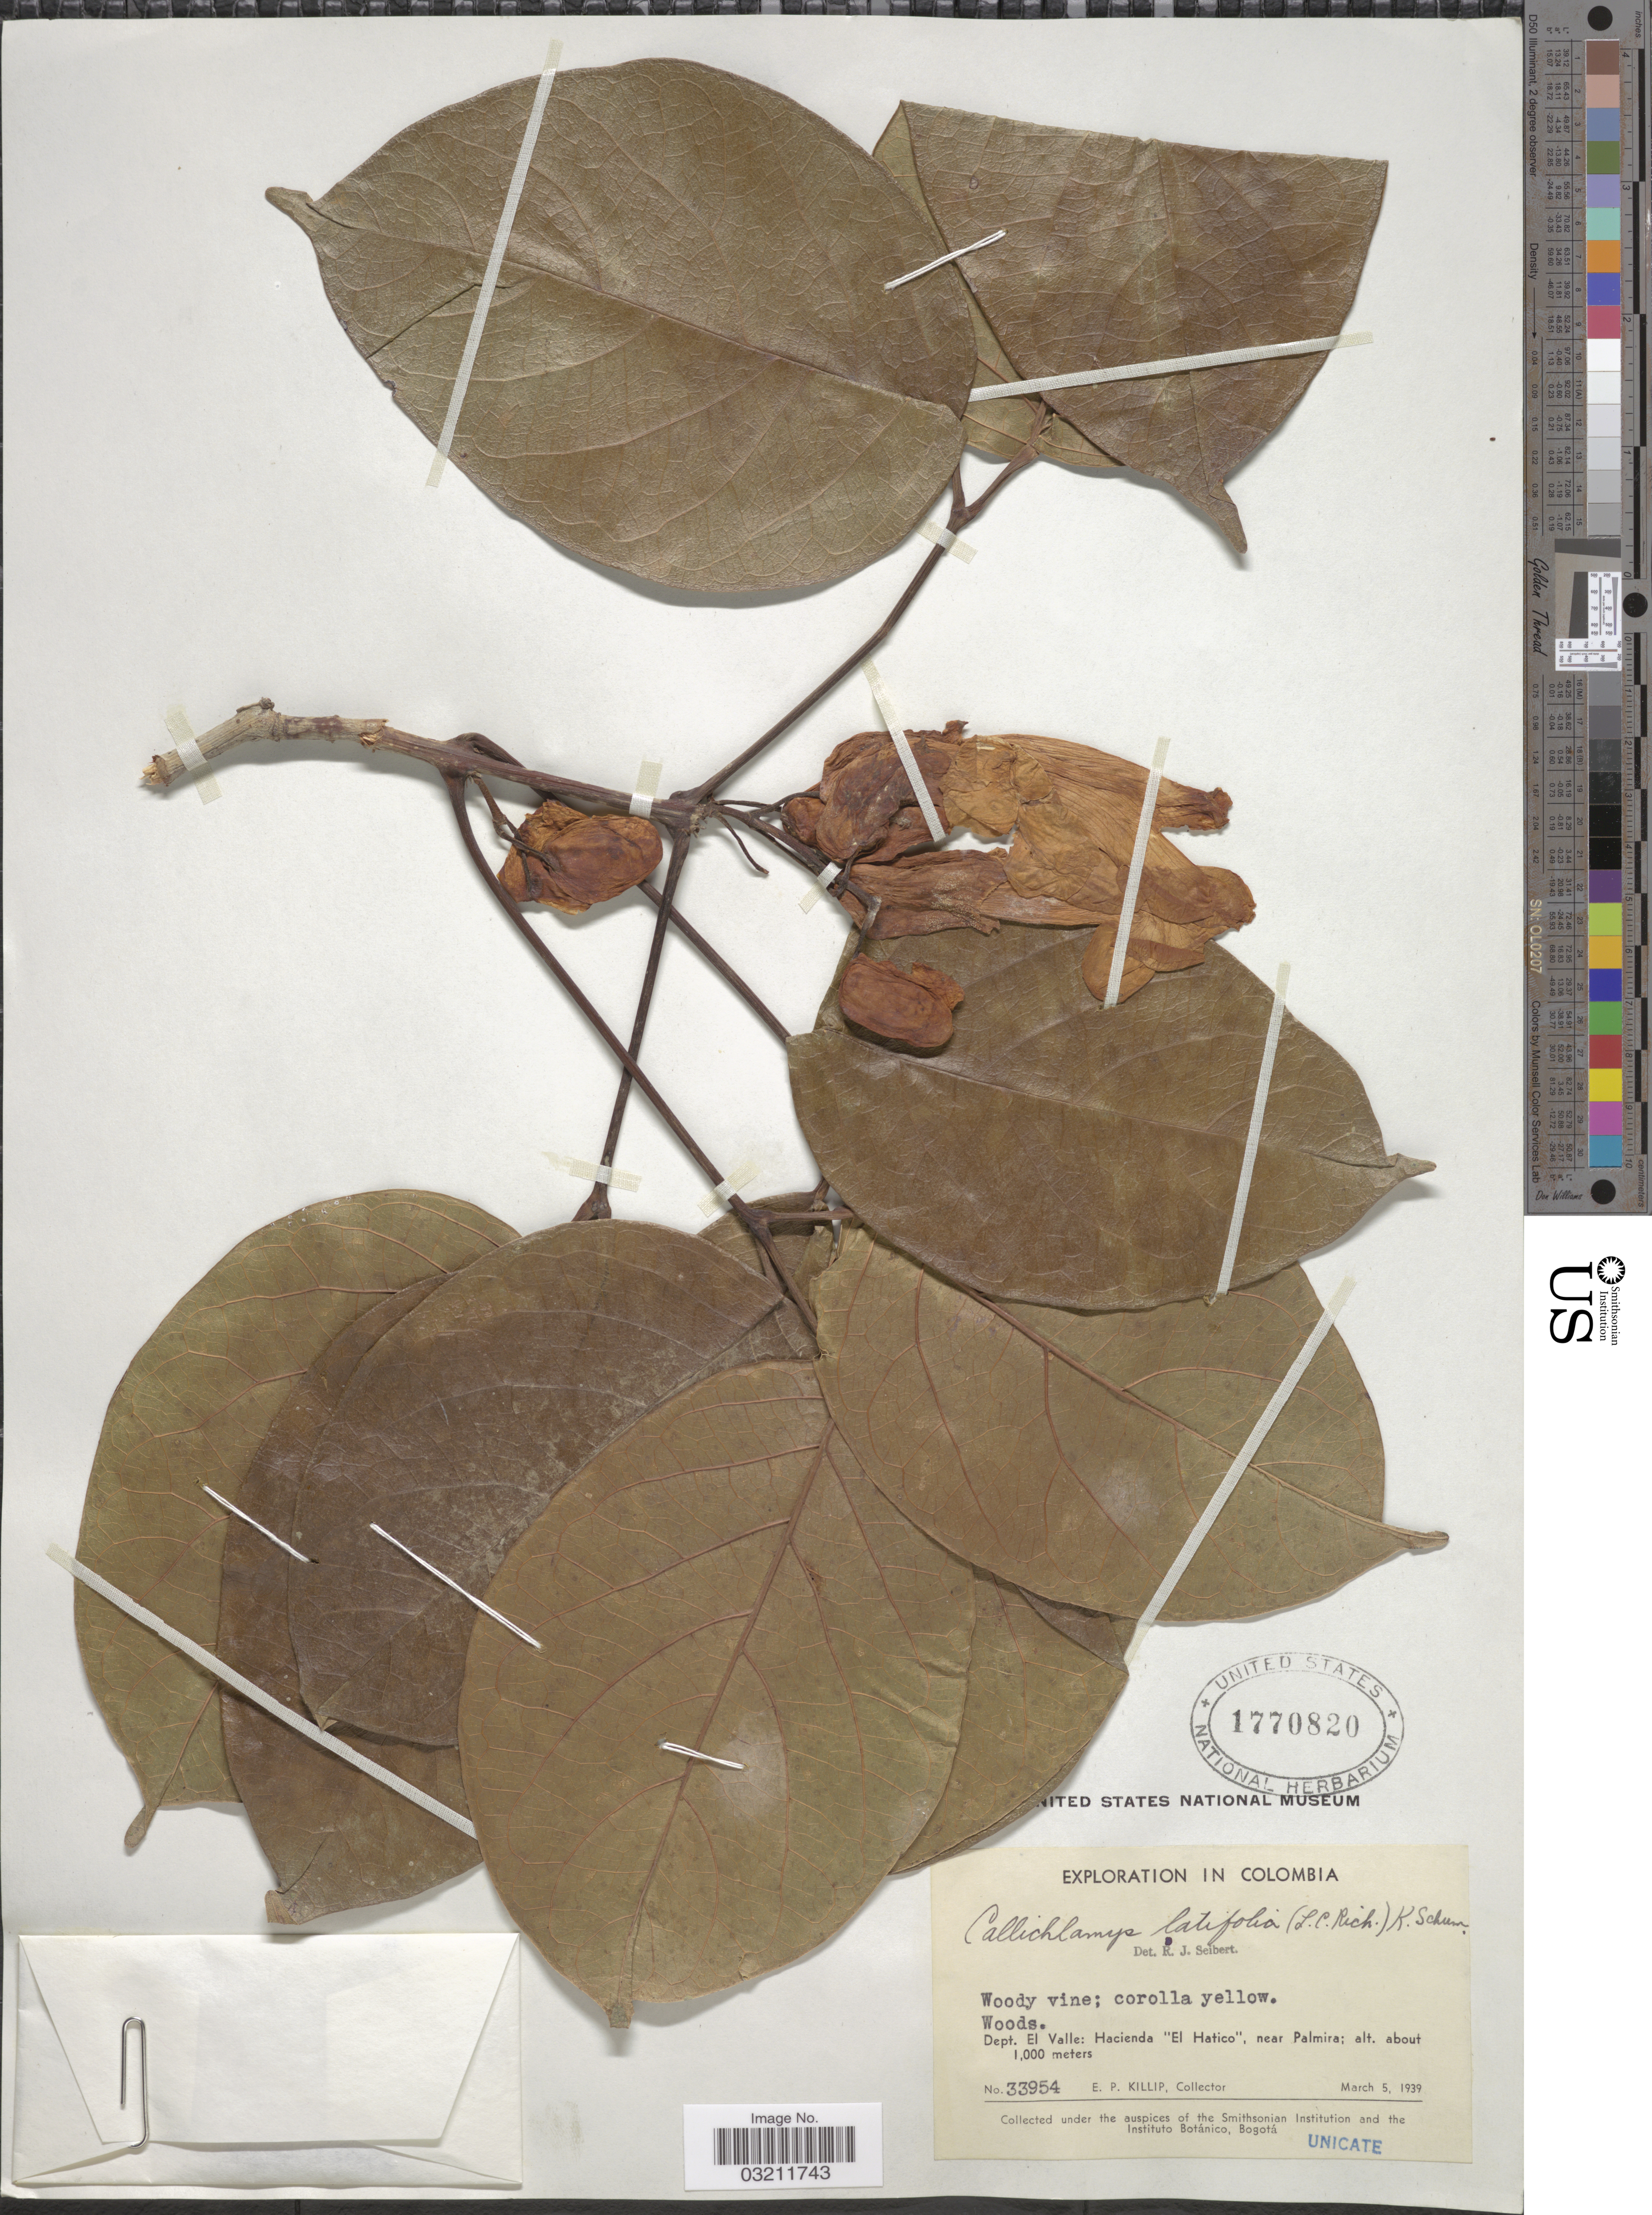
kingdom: Plantae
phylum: Tracheophyta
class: Magnoliopsida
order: Lamiales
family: Bignoniaceae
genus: Callichlamys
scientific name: Callichlamys latifolia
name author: (Rich.) K. Schum.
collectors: E. P. Killip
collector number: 33954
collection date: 1939-03-05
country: Colombia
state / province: Valle del Cauca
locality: Dept. El Valle: Hacienda "El Hatico", near Palmira.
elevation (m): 1000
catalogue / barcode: US 1770820